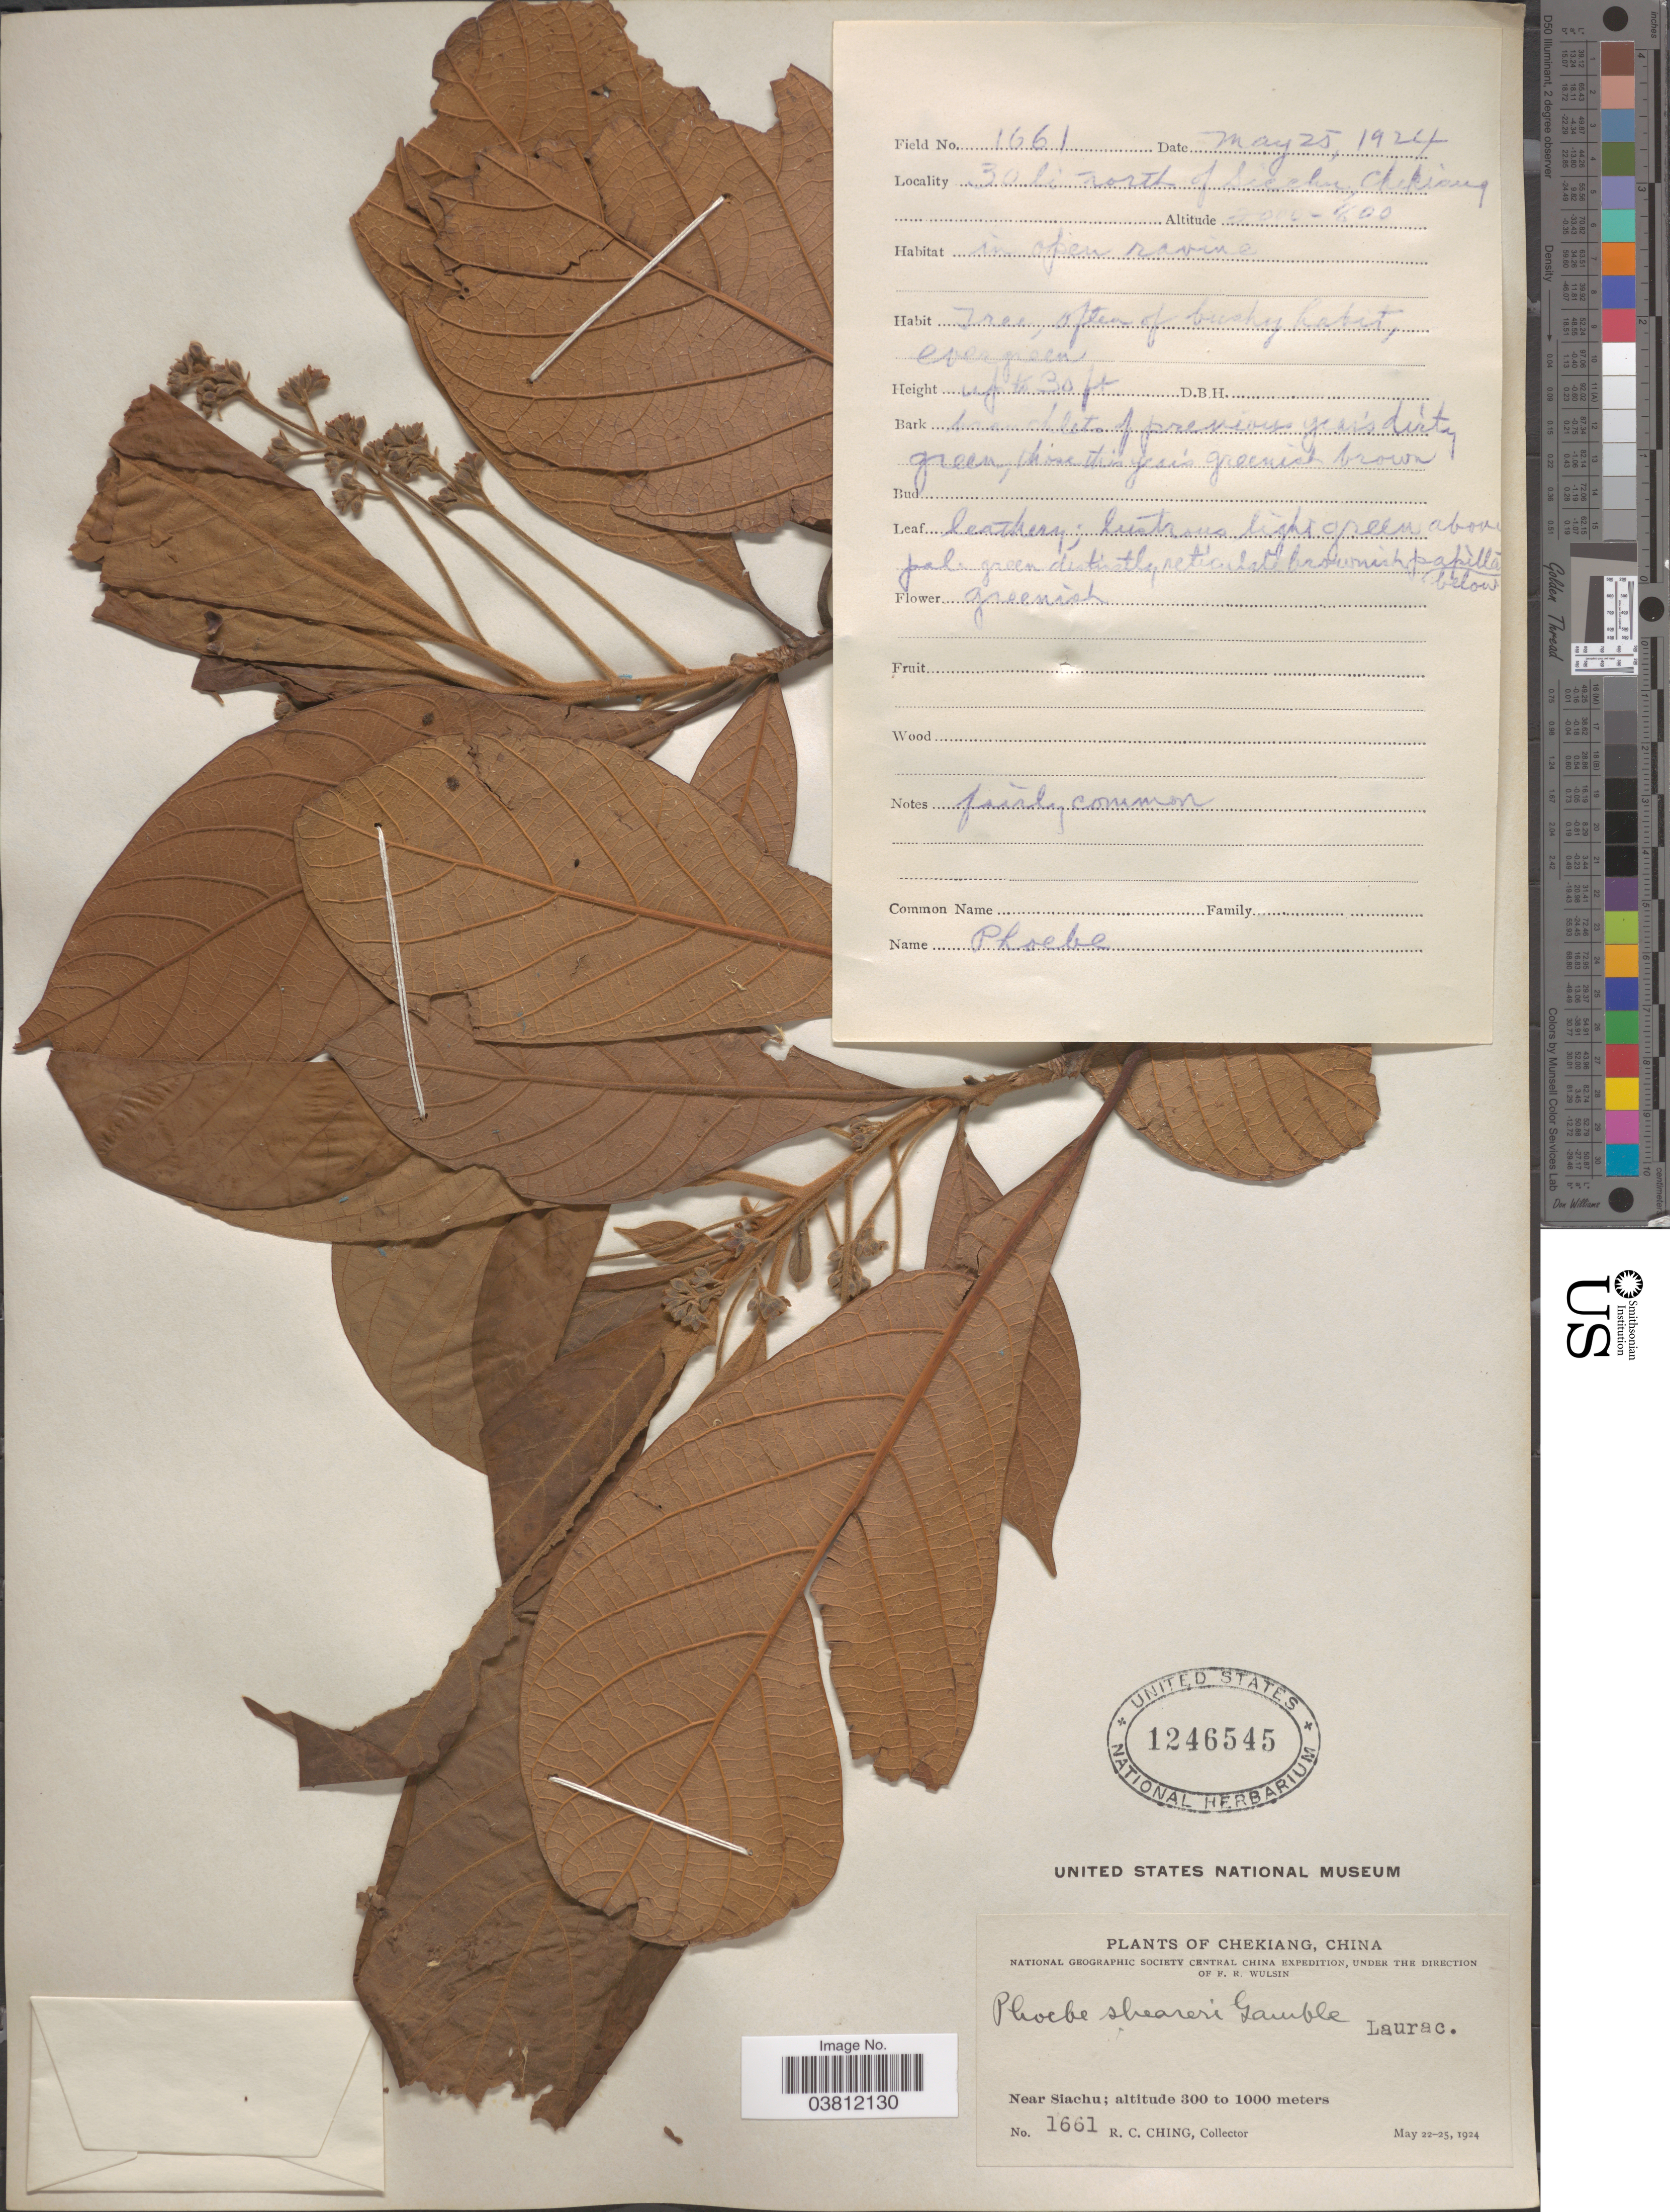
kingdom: Plantae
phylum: Tracheophyta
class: Magnoliopsida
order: Laurales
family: Lauraceae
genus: Phoebe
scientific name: Phoebe sheareri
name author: (Hemsl.) Gamble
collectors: R. C. Ching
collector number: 1661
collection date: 1924-05-25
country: China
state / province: Zhejiang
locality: Chekiang. Near Siachu. 30 li north of Sicchu.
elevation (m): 800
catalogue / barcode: US 1246545